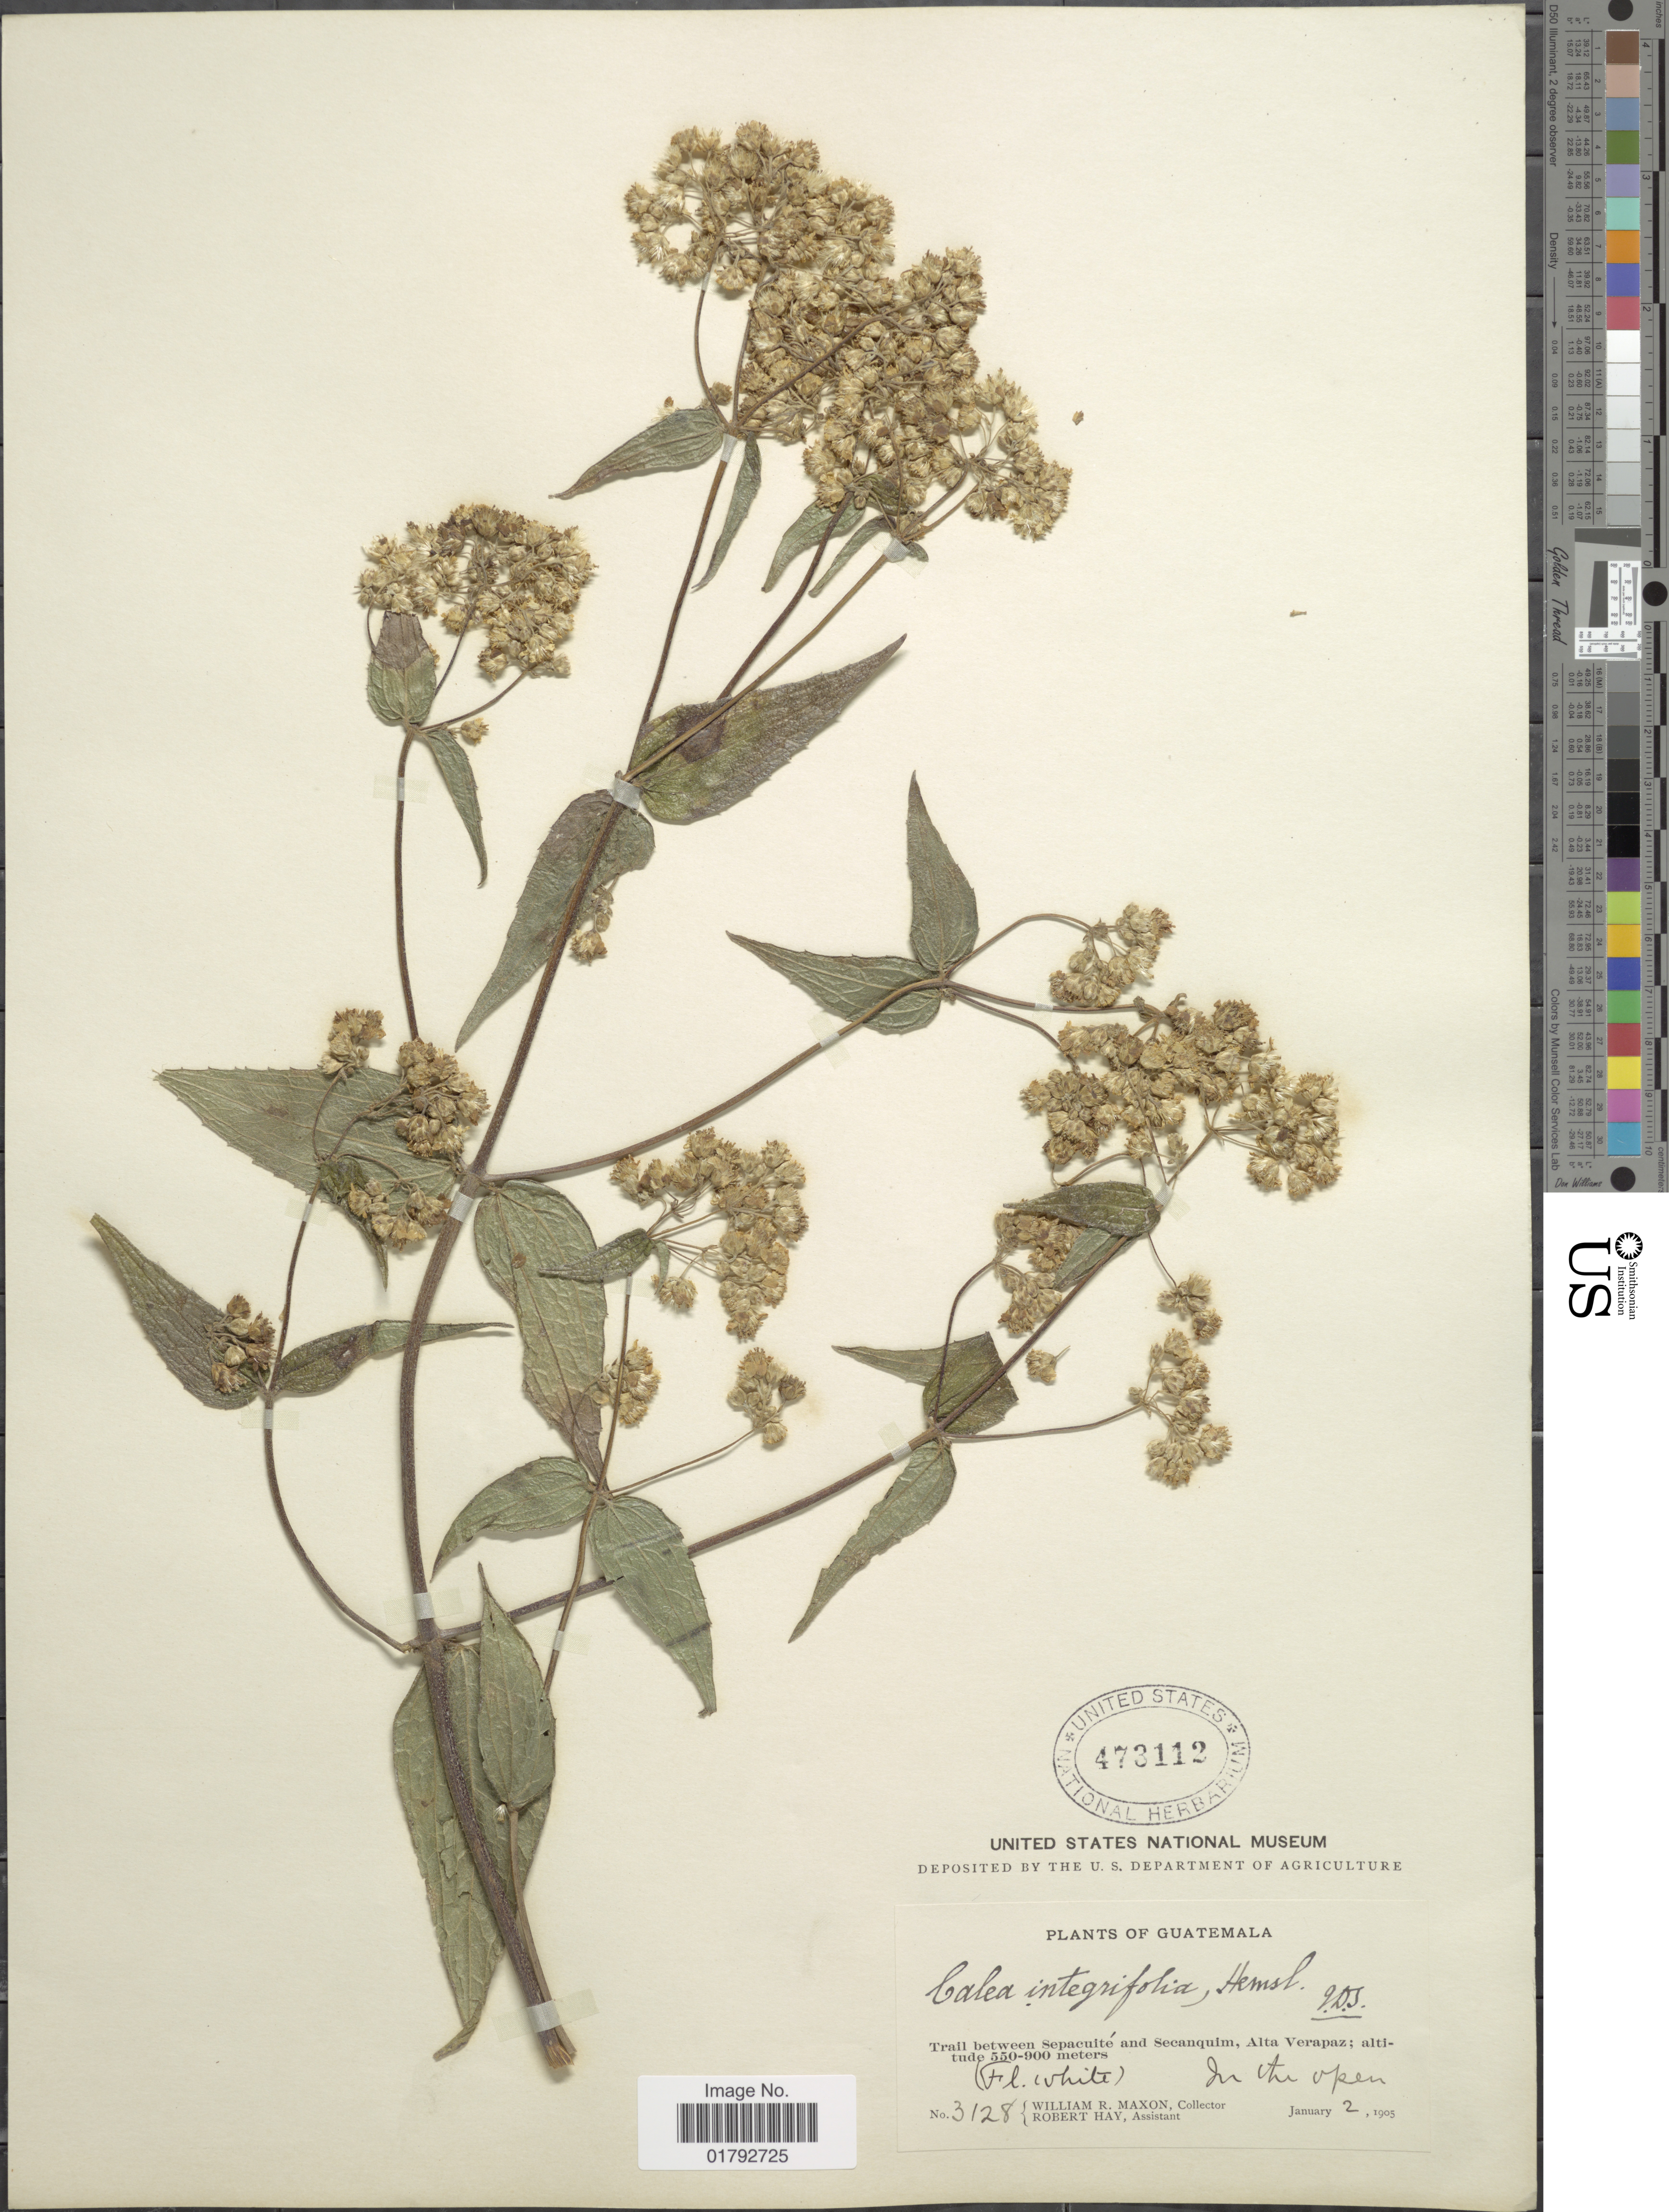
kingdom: Plantae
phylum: Tracheophyta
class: Magnoliopsida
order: Asterales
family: Asteraceae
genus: Alloispermum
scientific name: Alloispermum integrifolium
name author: (DC.) H. Rob.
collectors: W. R. Maxon & R. H. Hay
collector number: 3128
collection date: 1905-01-02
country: Guatemala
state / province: Alta Verapaz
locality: Trail between Sepacuite and Secanquim, Alta Verapaz.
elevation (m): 550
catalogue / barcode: US 473112